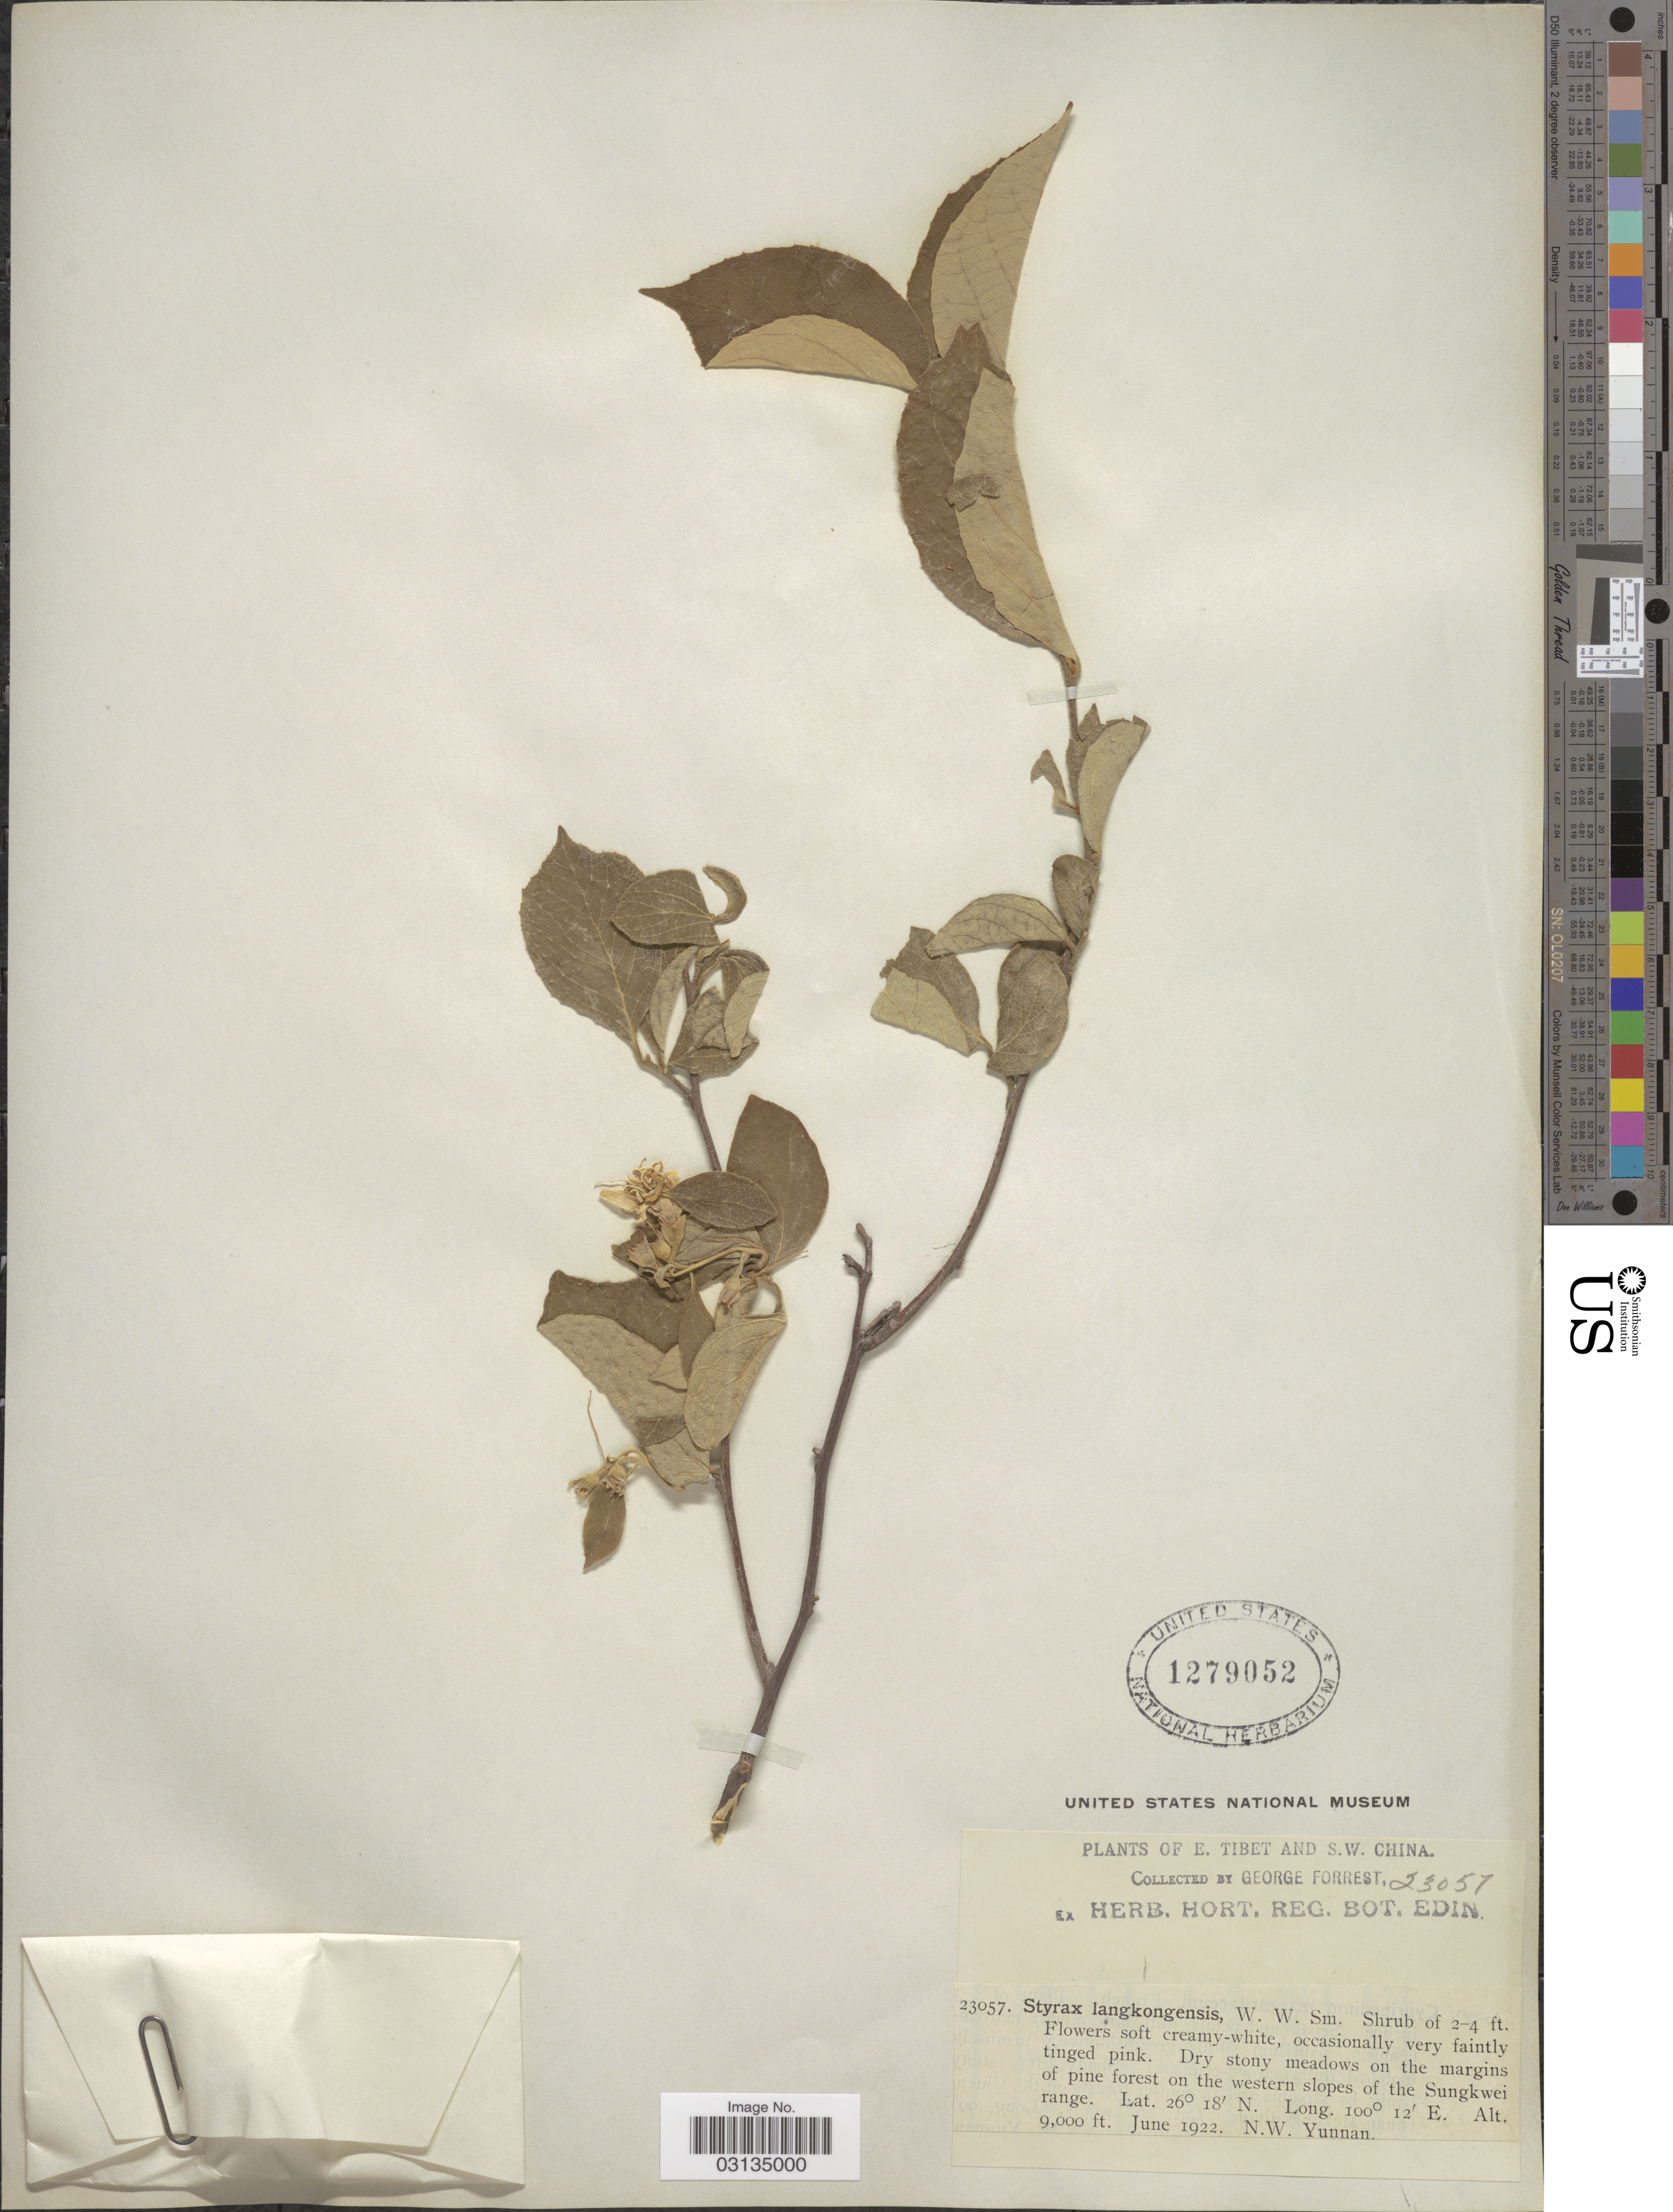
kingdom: Plantae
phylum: Tracheophyta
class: Magnoliopsida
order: Ericales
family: Styracaceae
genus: Styrax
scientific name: Styrax langkongensis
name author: W.W. Sm.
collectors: G. Forrest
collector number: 23057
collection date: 1922-06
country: China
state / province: Yunnan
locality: S.W. China, Dry stony meadows on the margins of pine forest on the western slopes of the Sungkwei range, N.W. Yunnan.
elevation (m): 2743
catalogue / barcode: US 1279052